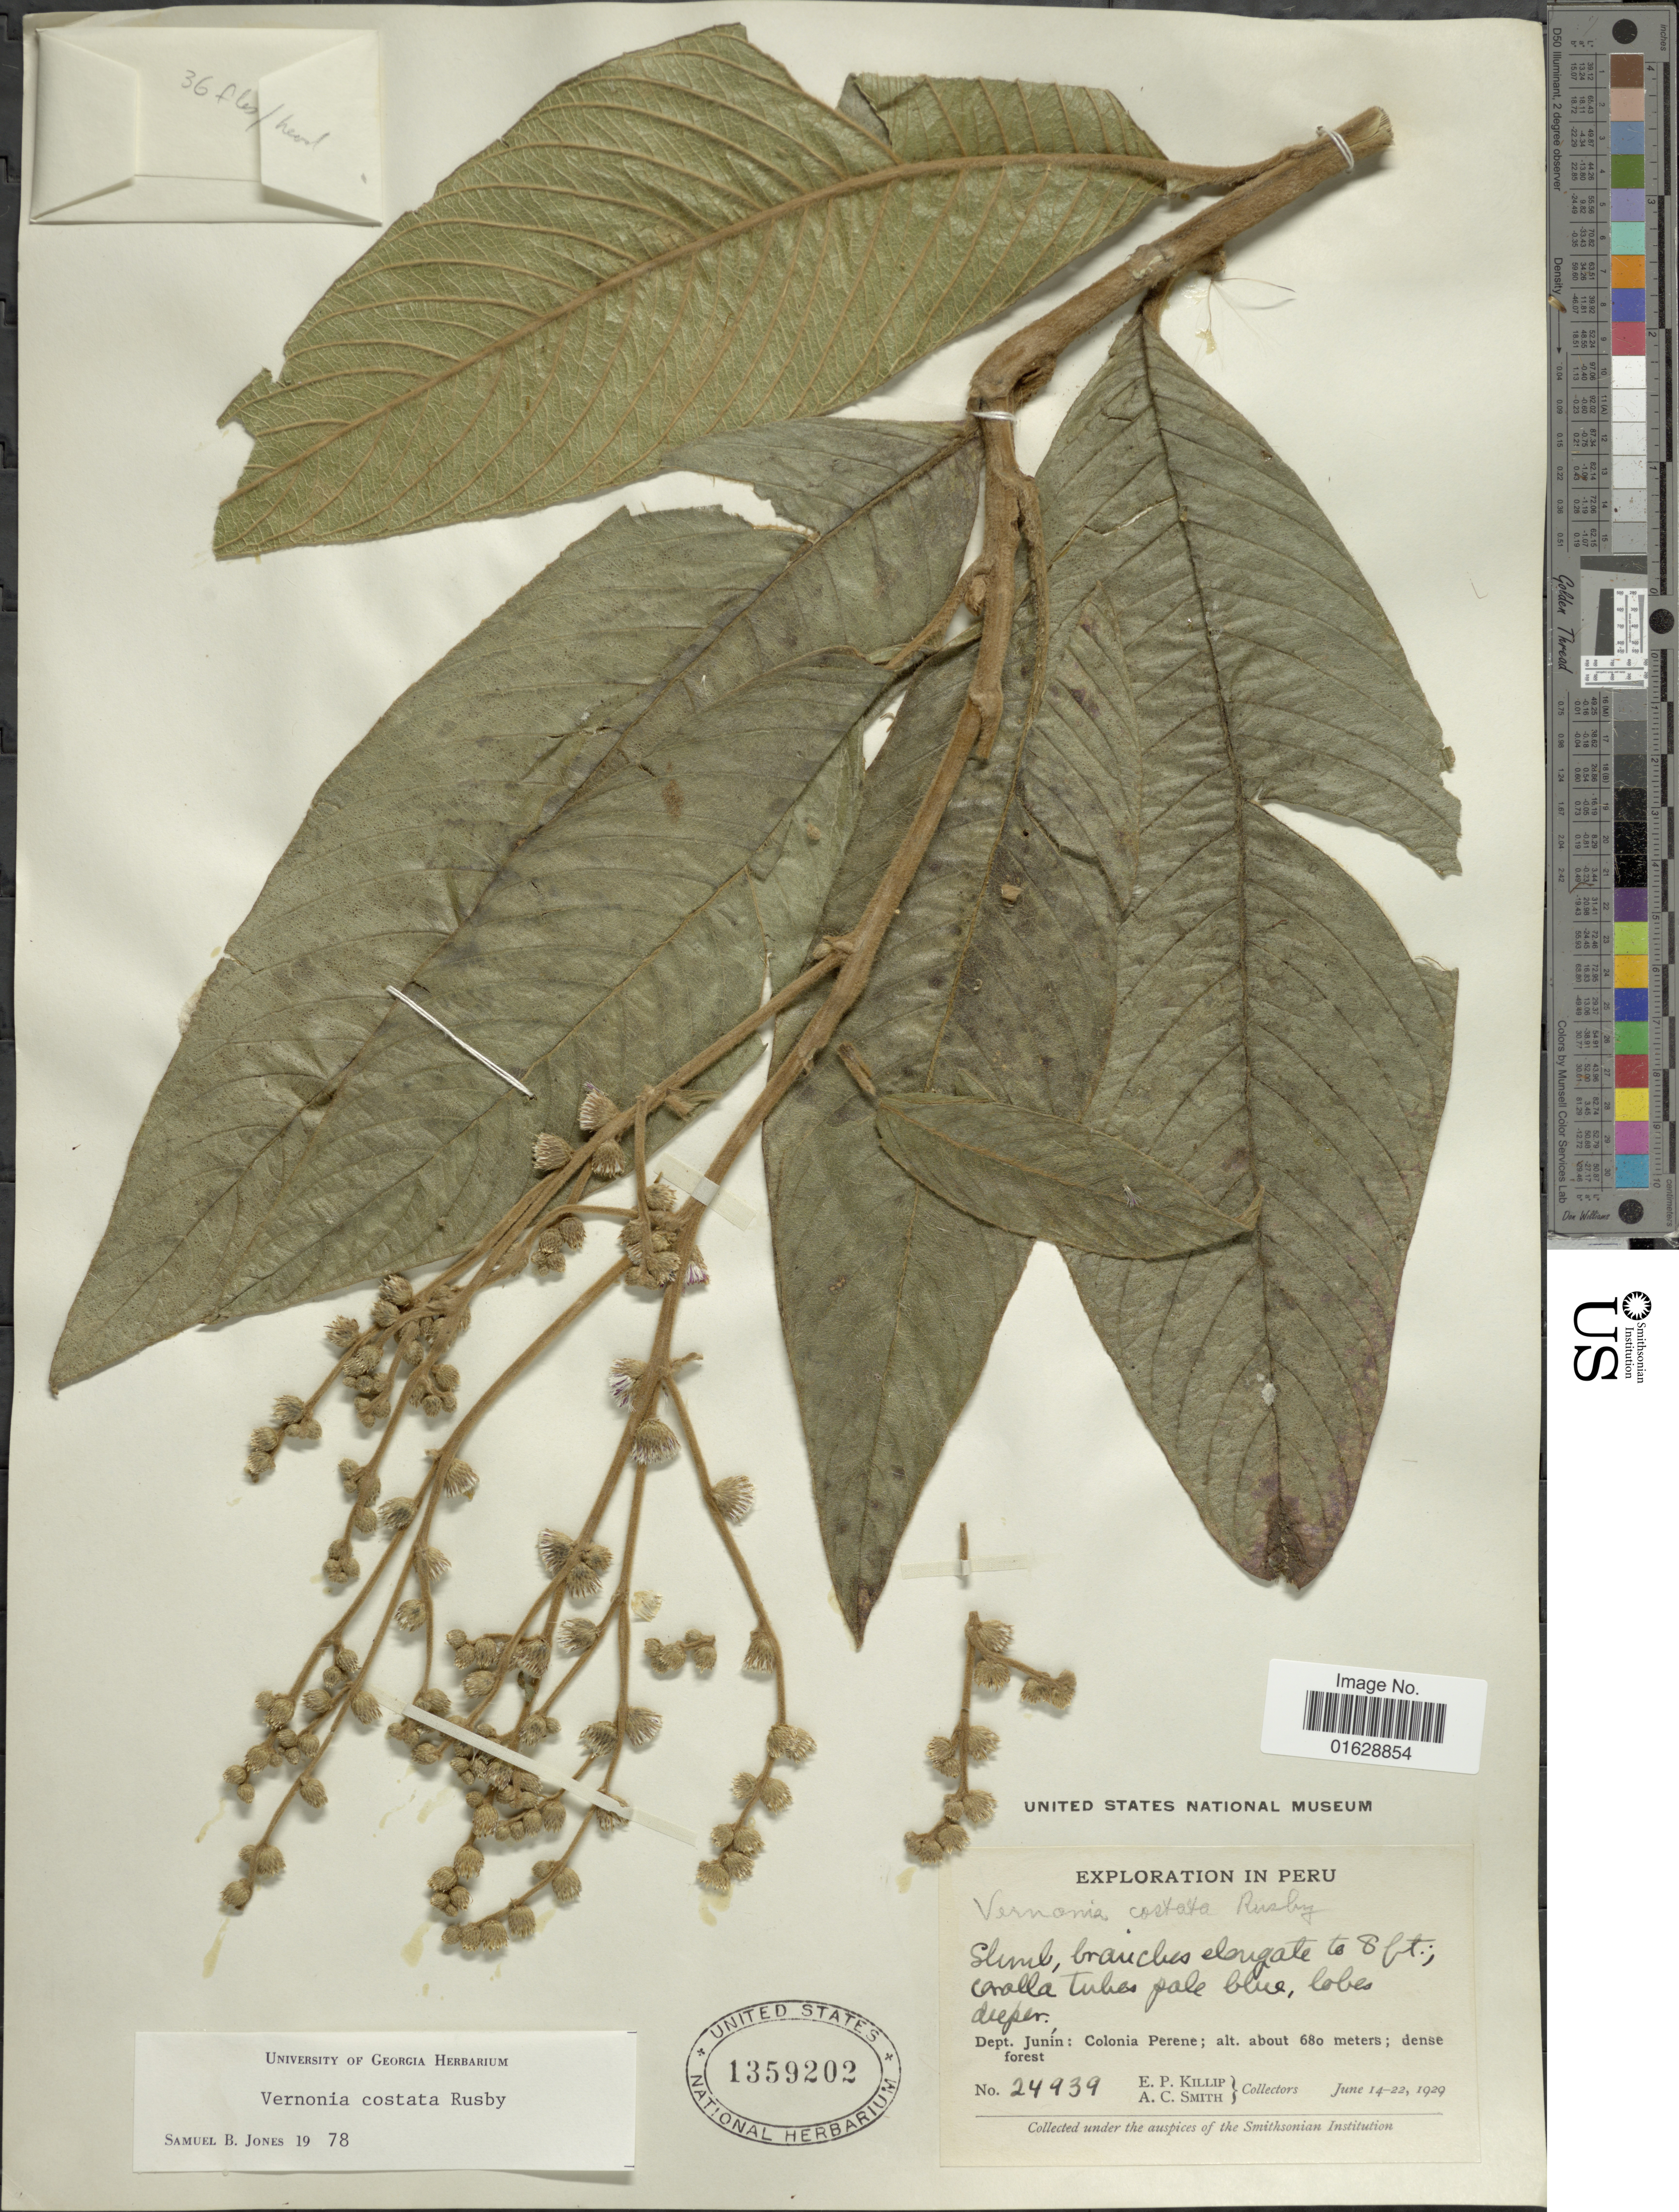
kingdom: Plantae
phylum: Tracheophyta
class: Magnoliopsida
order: Asterales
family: Asteraceae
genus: Lepidaploa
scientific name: Lepidaploa costata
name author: (Rusby) H. Rob.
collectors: E. P. Killip & A. C. Smith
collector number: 24939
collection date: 1929-06-14/1929-06-22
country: Peru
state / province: Junín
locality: Colonia Perene.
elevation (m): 680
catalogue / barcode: US 1359202